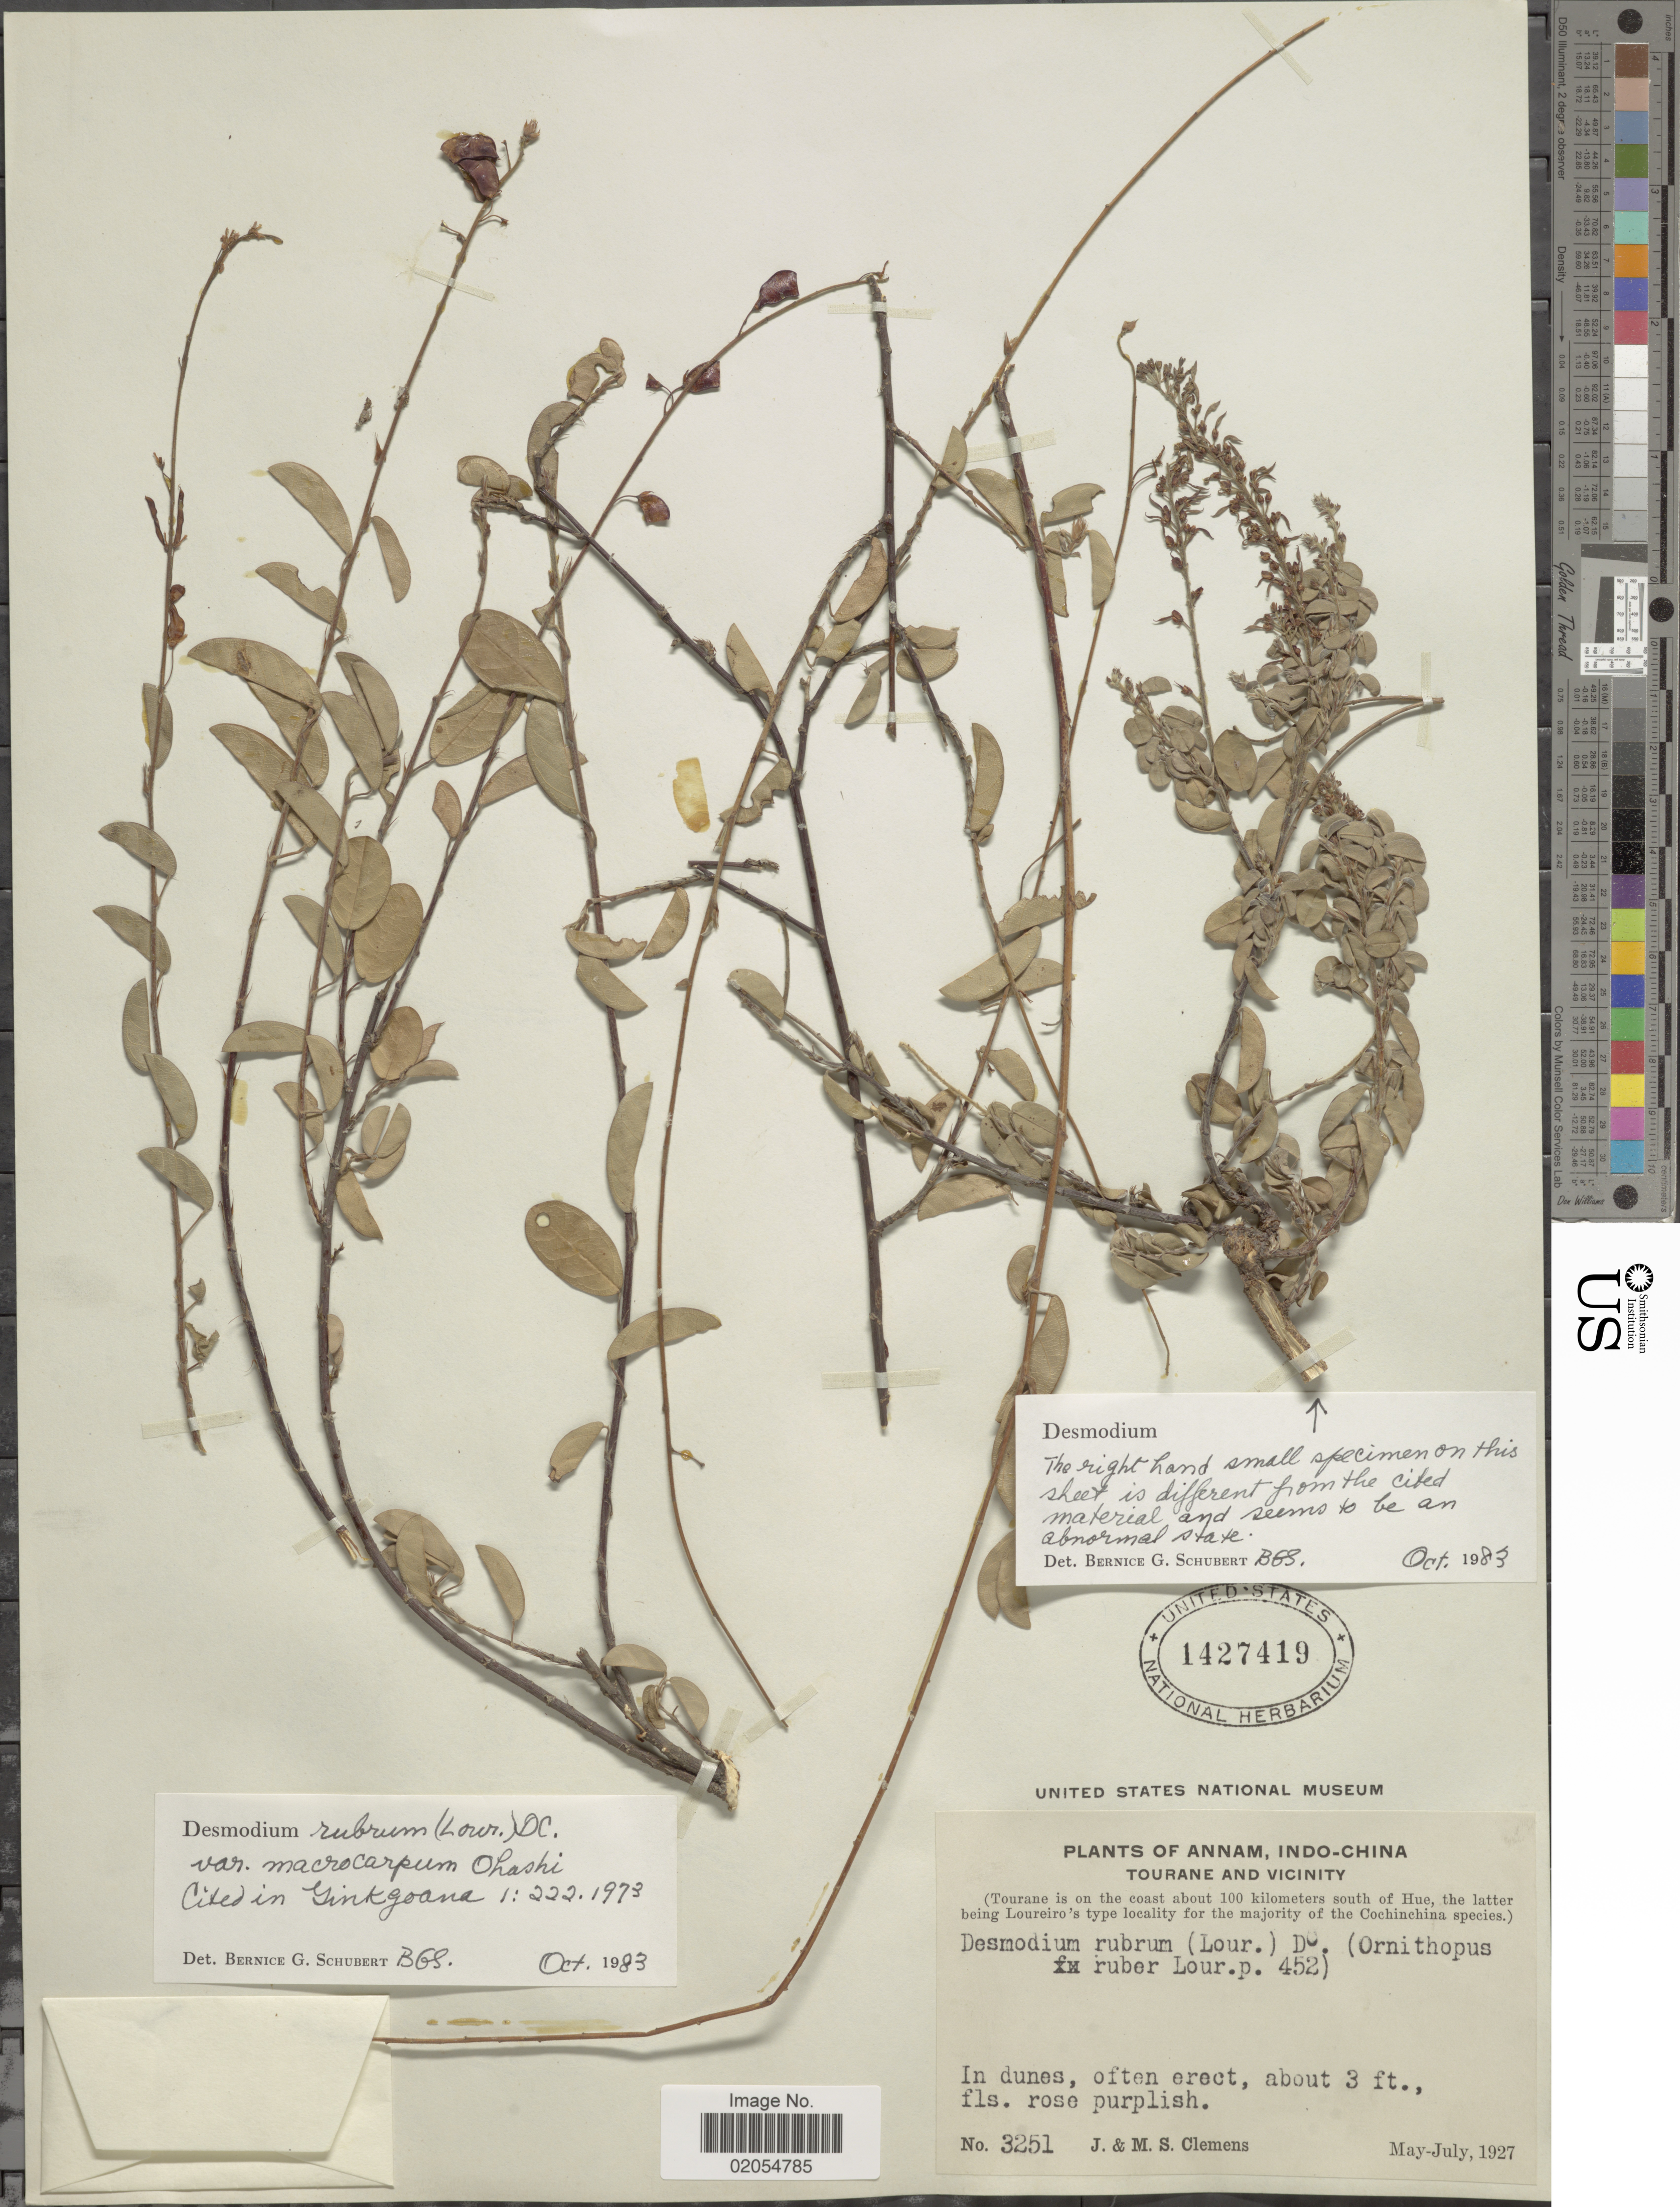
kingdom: Plantae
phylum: Tracheophyta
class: Magnoliopsida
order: Fabales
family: Fabaceae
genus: Grona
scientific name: Grona rubra var. macrocarpa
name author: (H. Ohashi) H. Ohashi & K. Ohashi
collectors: J. Clemens & M. S. Clemens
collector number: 3251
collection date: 1927-05/1927-07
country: Vietnam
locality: Indo-China, Tourane and Vicinity, Tourane is on the coast about 100 kilometers south of Hue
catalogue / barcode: US 1427419